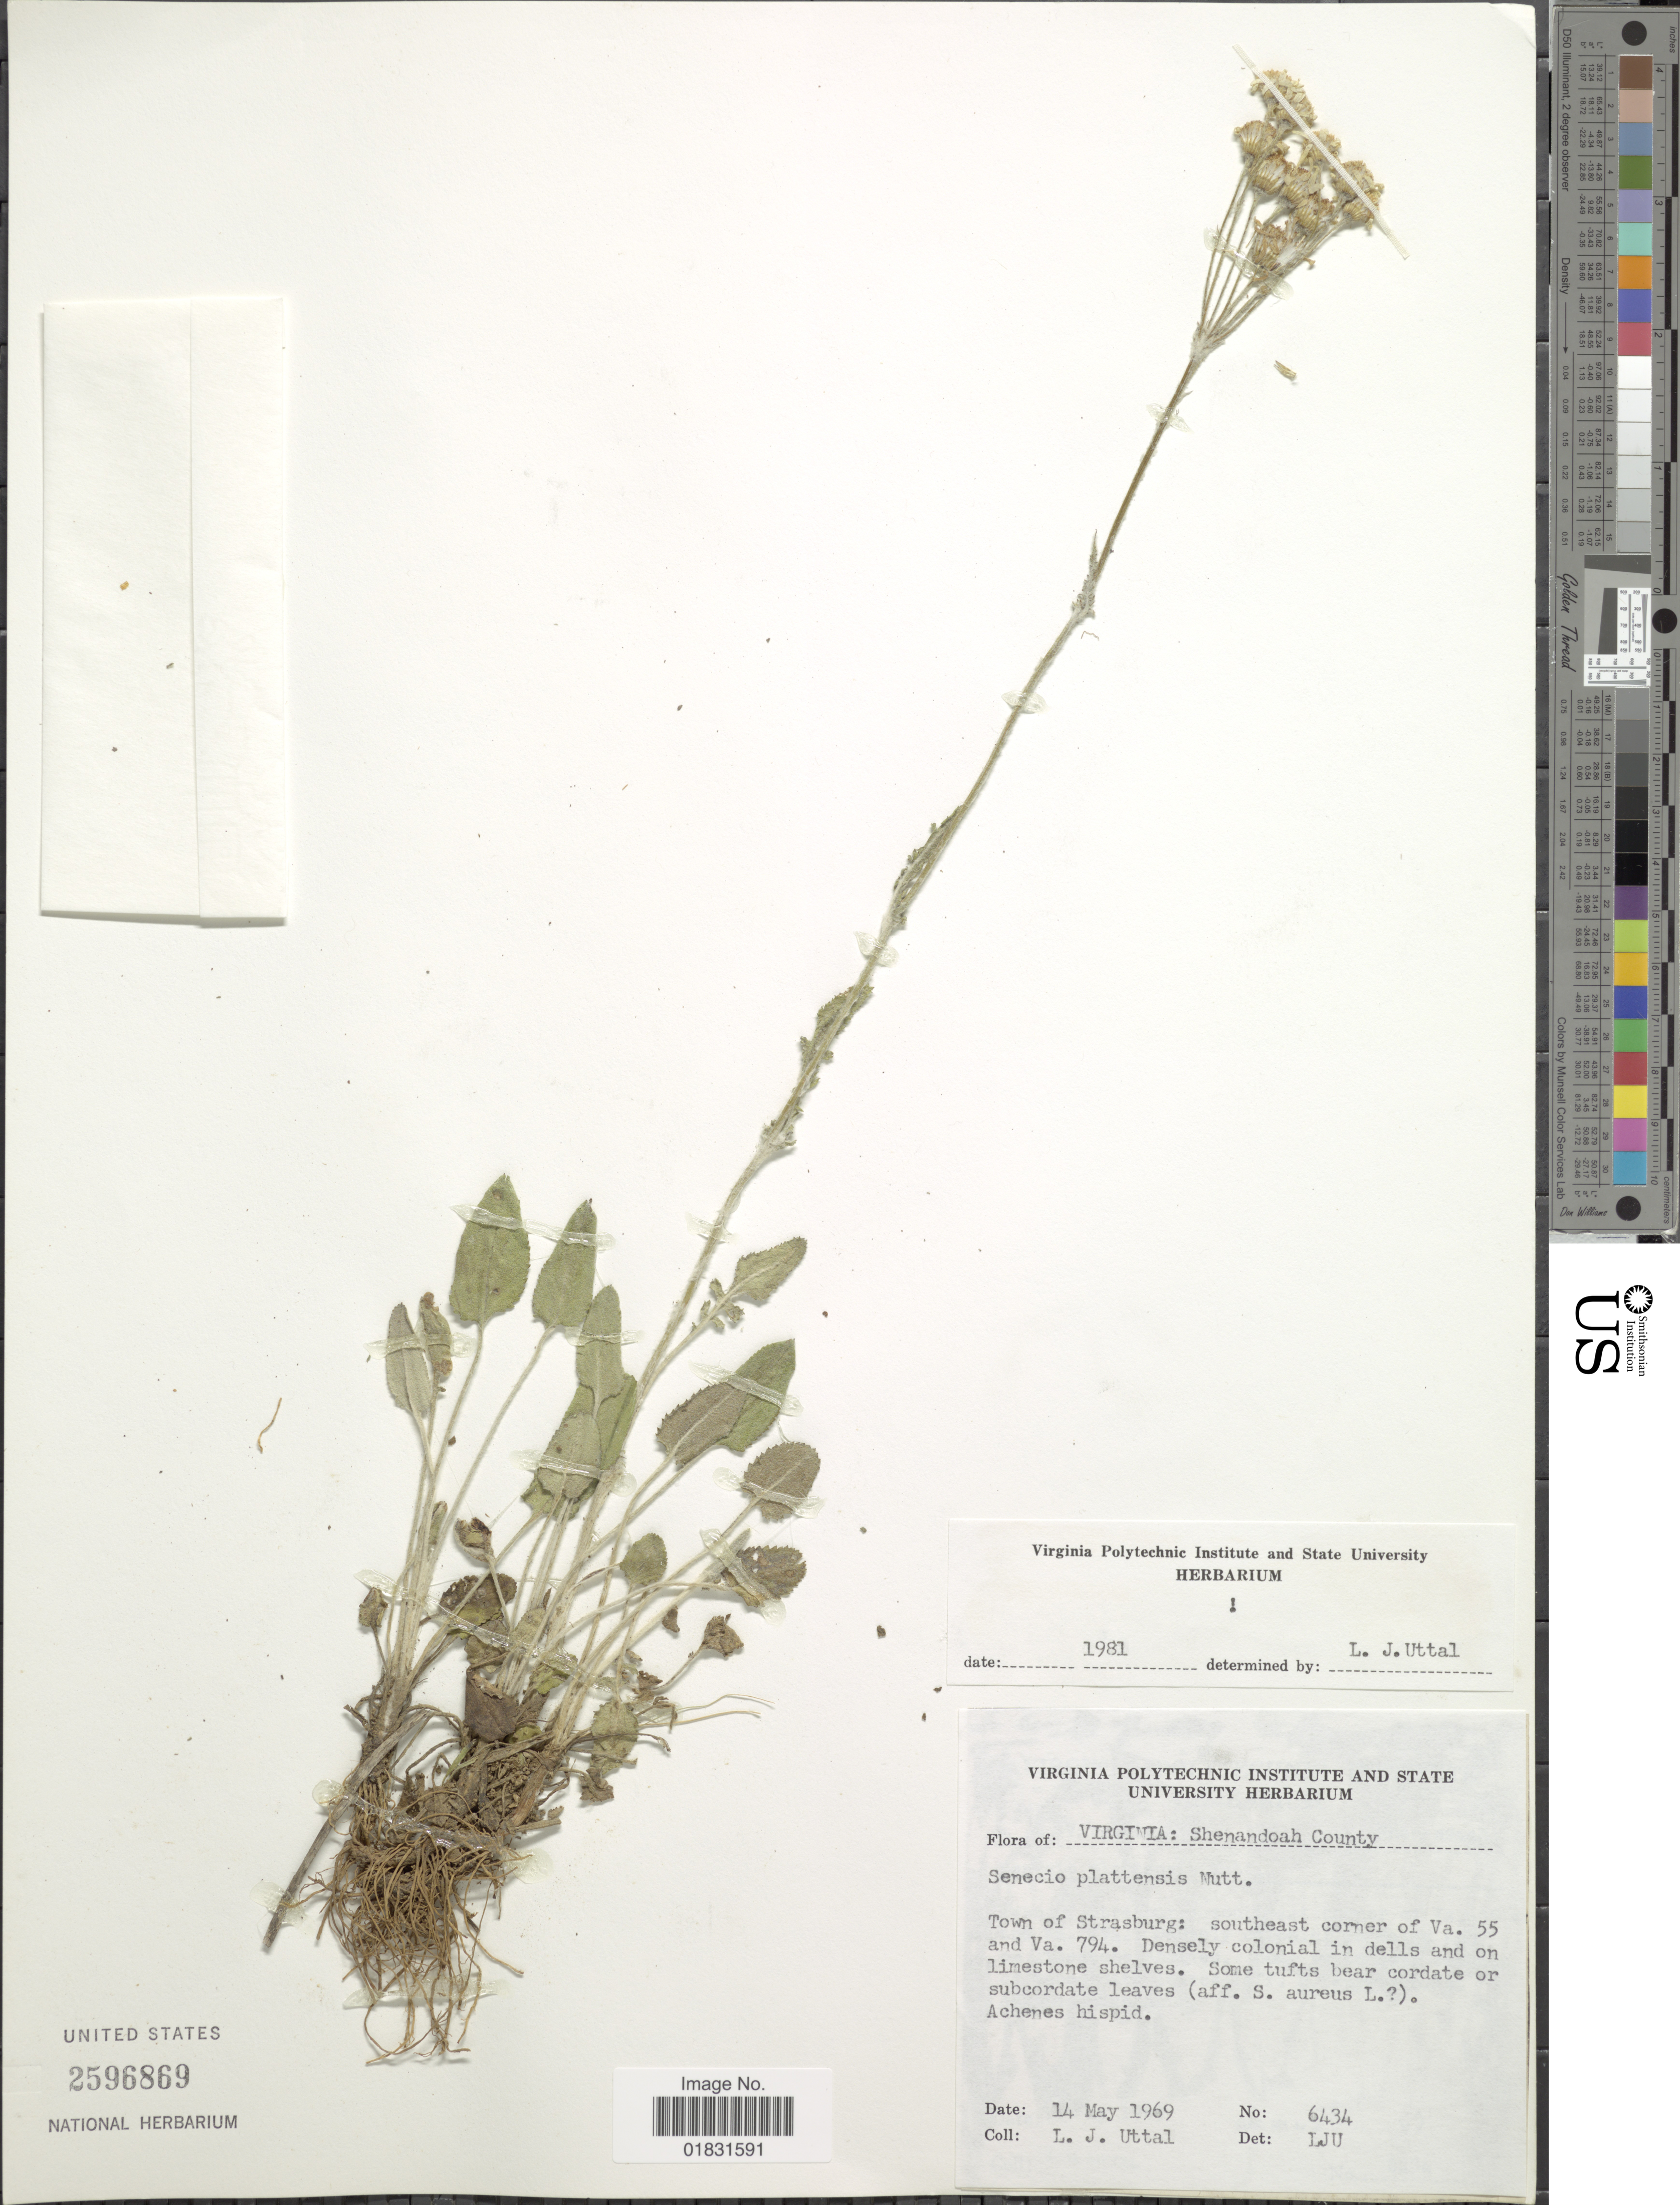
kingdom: Plantae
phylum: Tracheophyta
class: Magnoliopsida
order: Asterales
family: Asteraceae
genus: Packera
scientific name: Packera plattensis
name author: W.A. Weber & Á. Löve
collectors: L. Uttal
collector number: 6434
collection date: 1969-05-14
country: United States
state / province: Virginia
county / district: Shenandoah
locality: Shenandoah County, Town of Strasburg: southeast corner of Va. 55 and Va. 794. Densely colonial in dells and on limestone shelves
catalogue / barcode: US 2596869